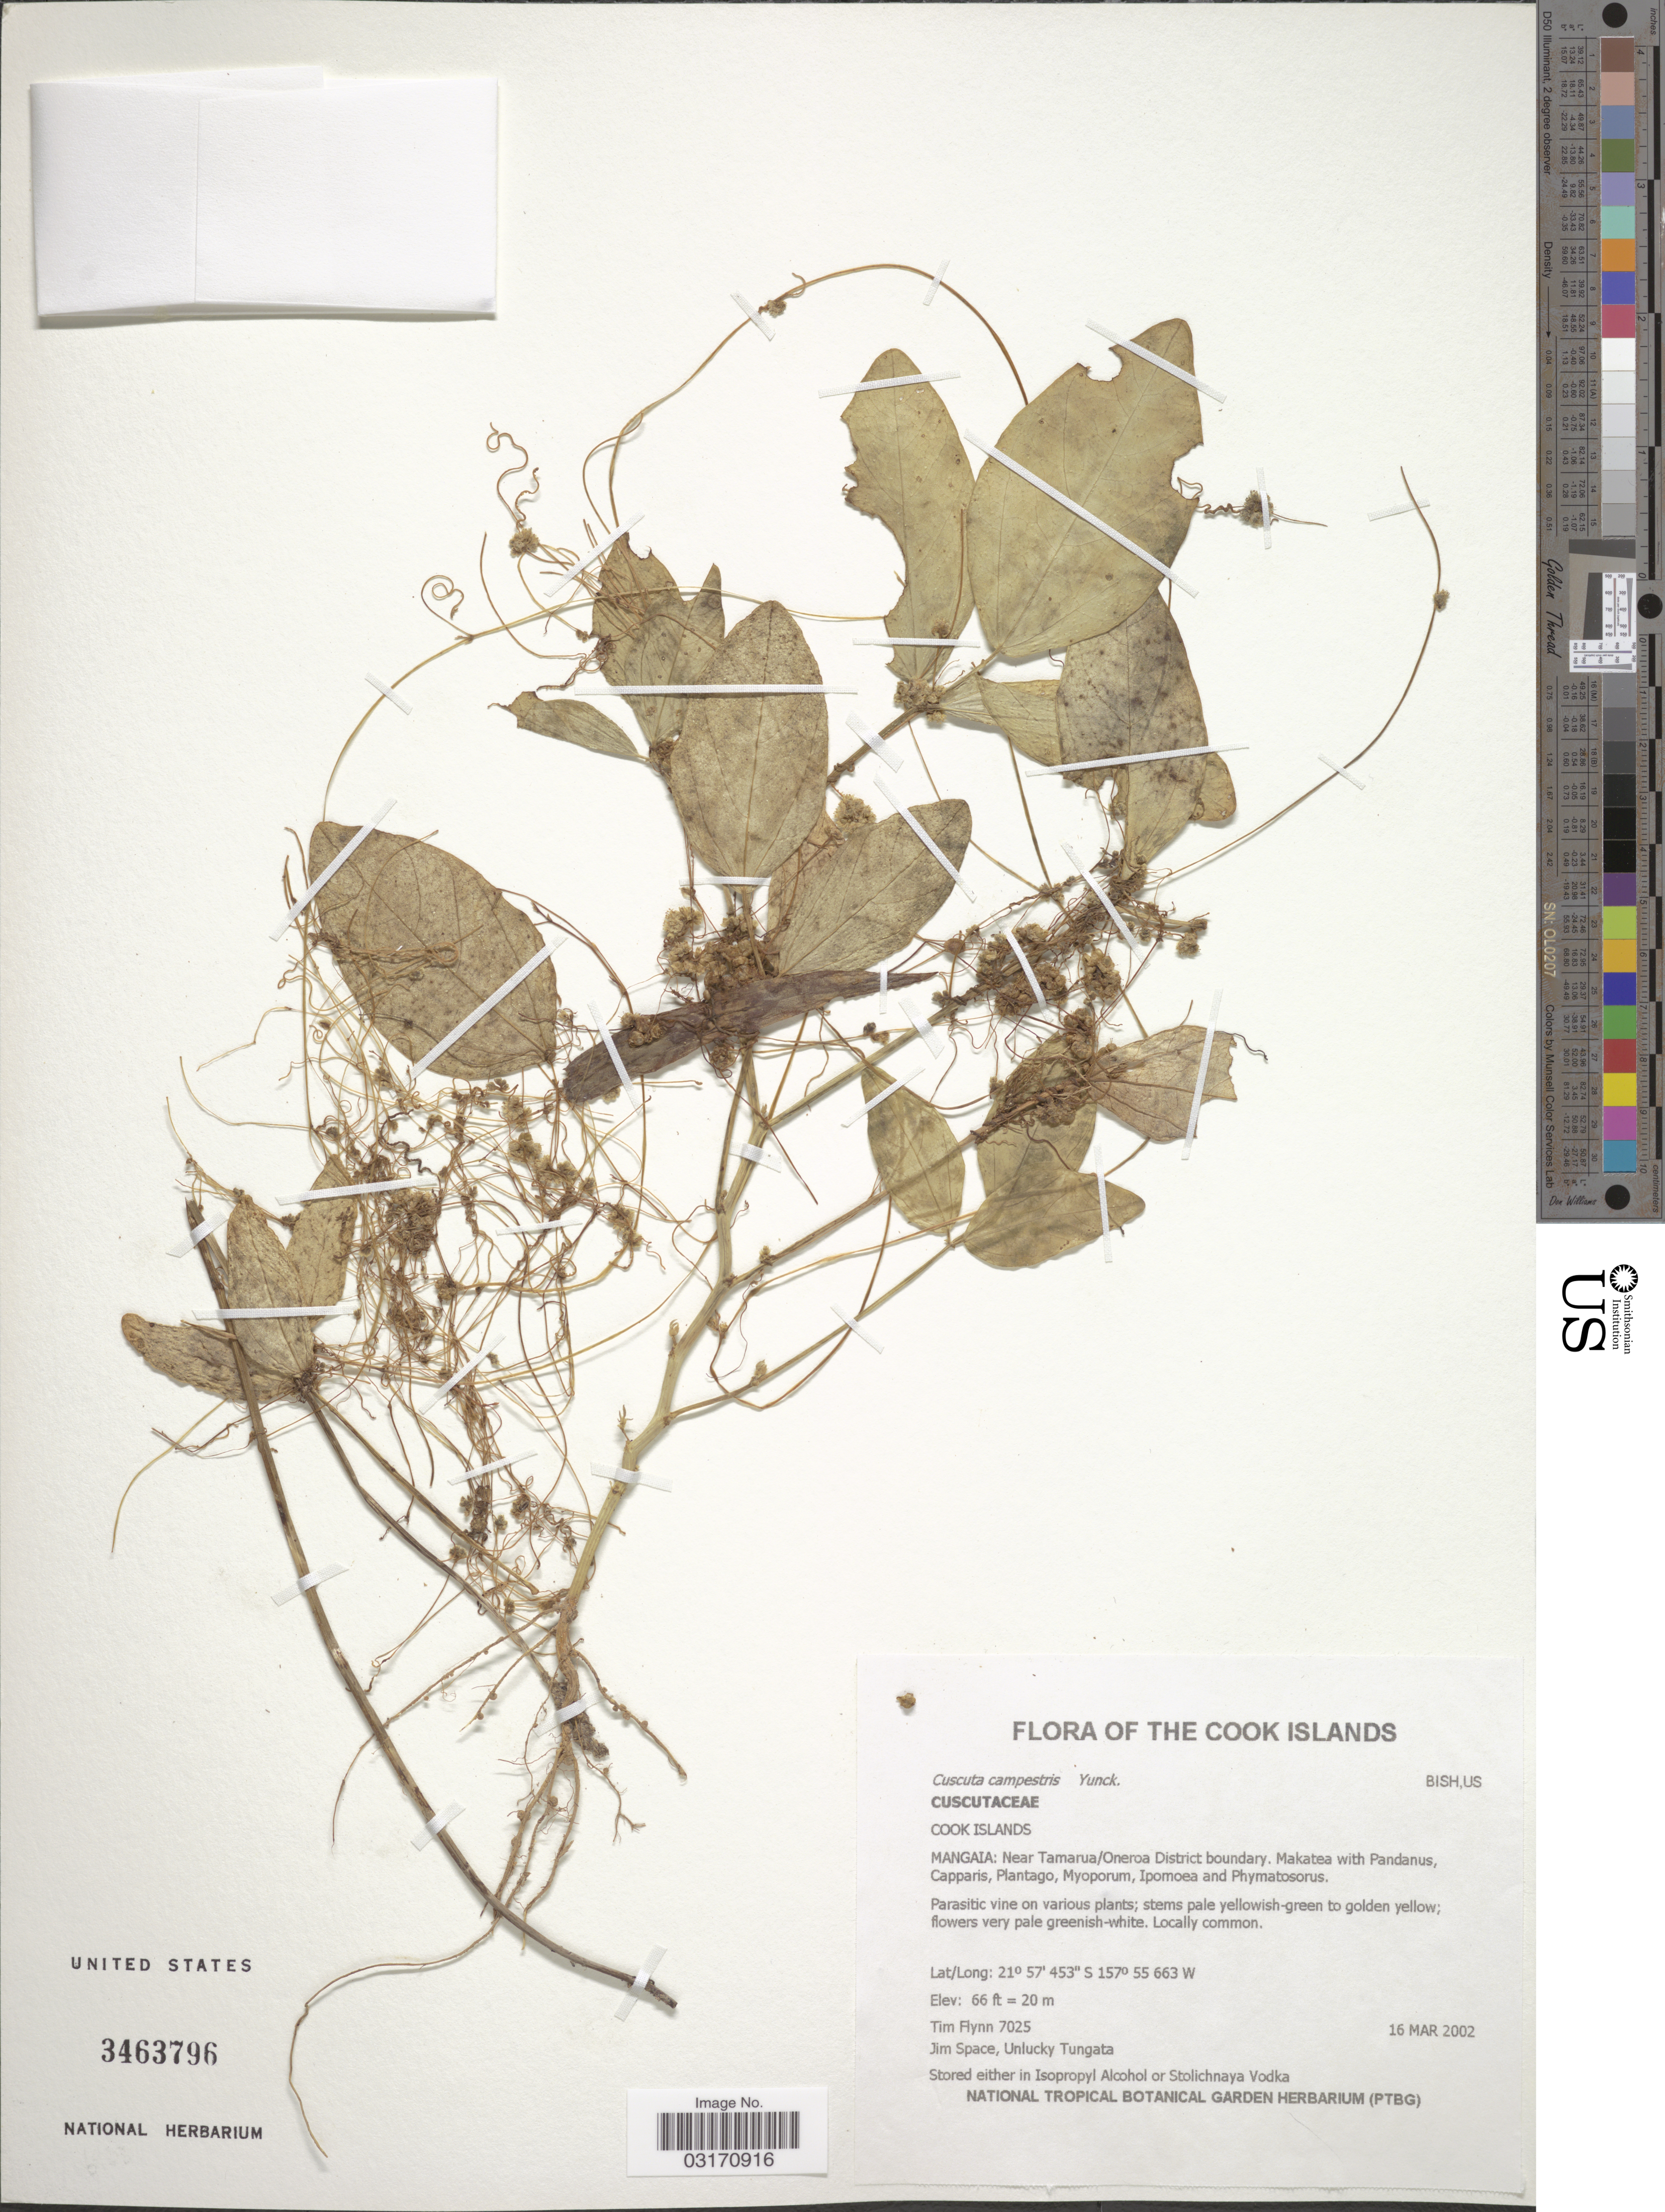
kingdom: Plantae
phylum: Tracheophyta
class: Magnoliopsida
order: Solanales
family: Convolvulaceae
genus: Cuscuta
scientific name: Cuscuta campestris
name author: Yunck.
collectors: T. Flynn, J. Space & U. Tungata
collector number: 7025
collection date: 2002-03-16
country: Cook Islands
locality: Mangaia: Near Tamarua/ Oneroa District boundary.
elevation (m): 20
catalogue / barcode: US 3463796